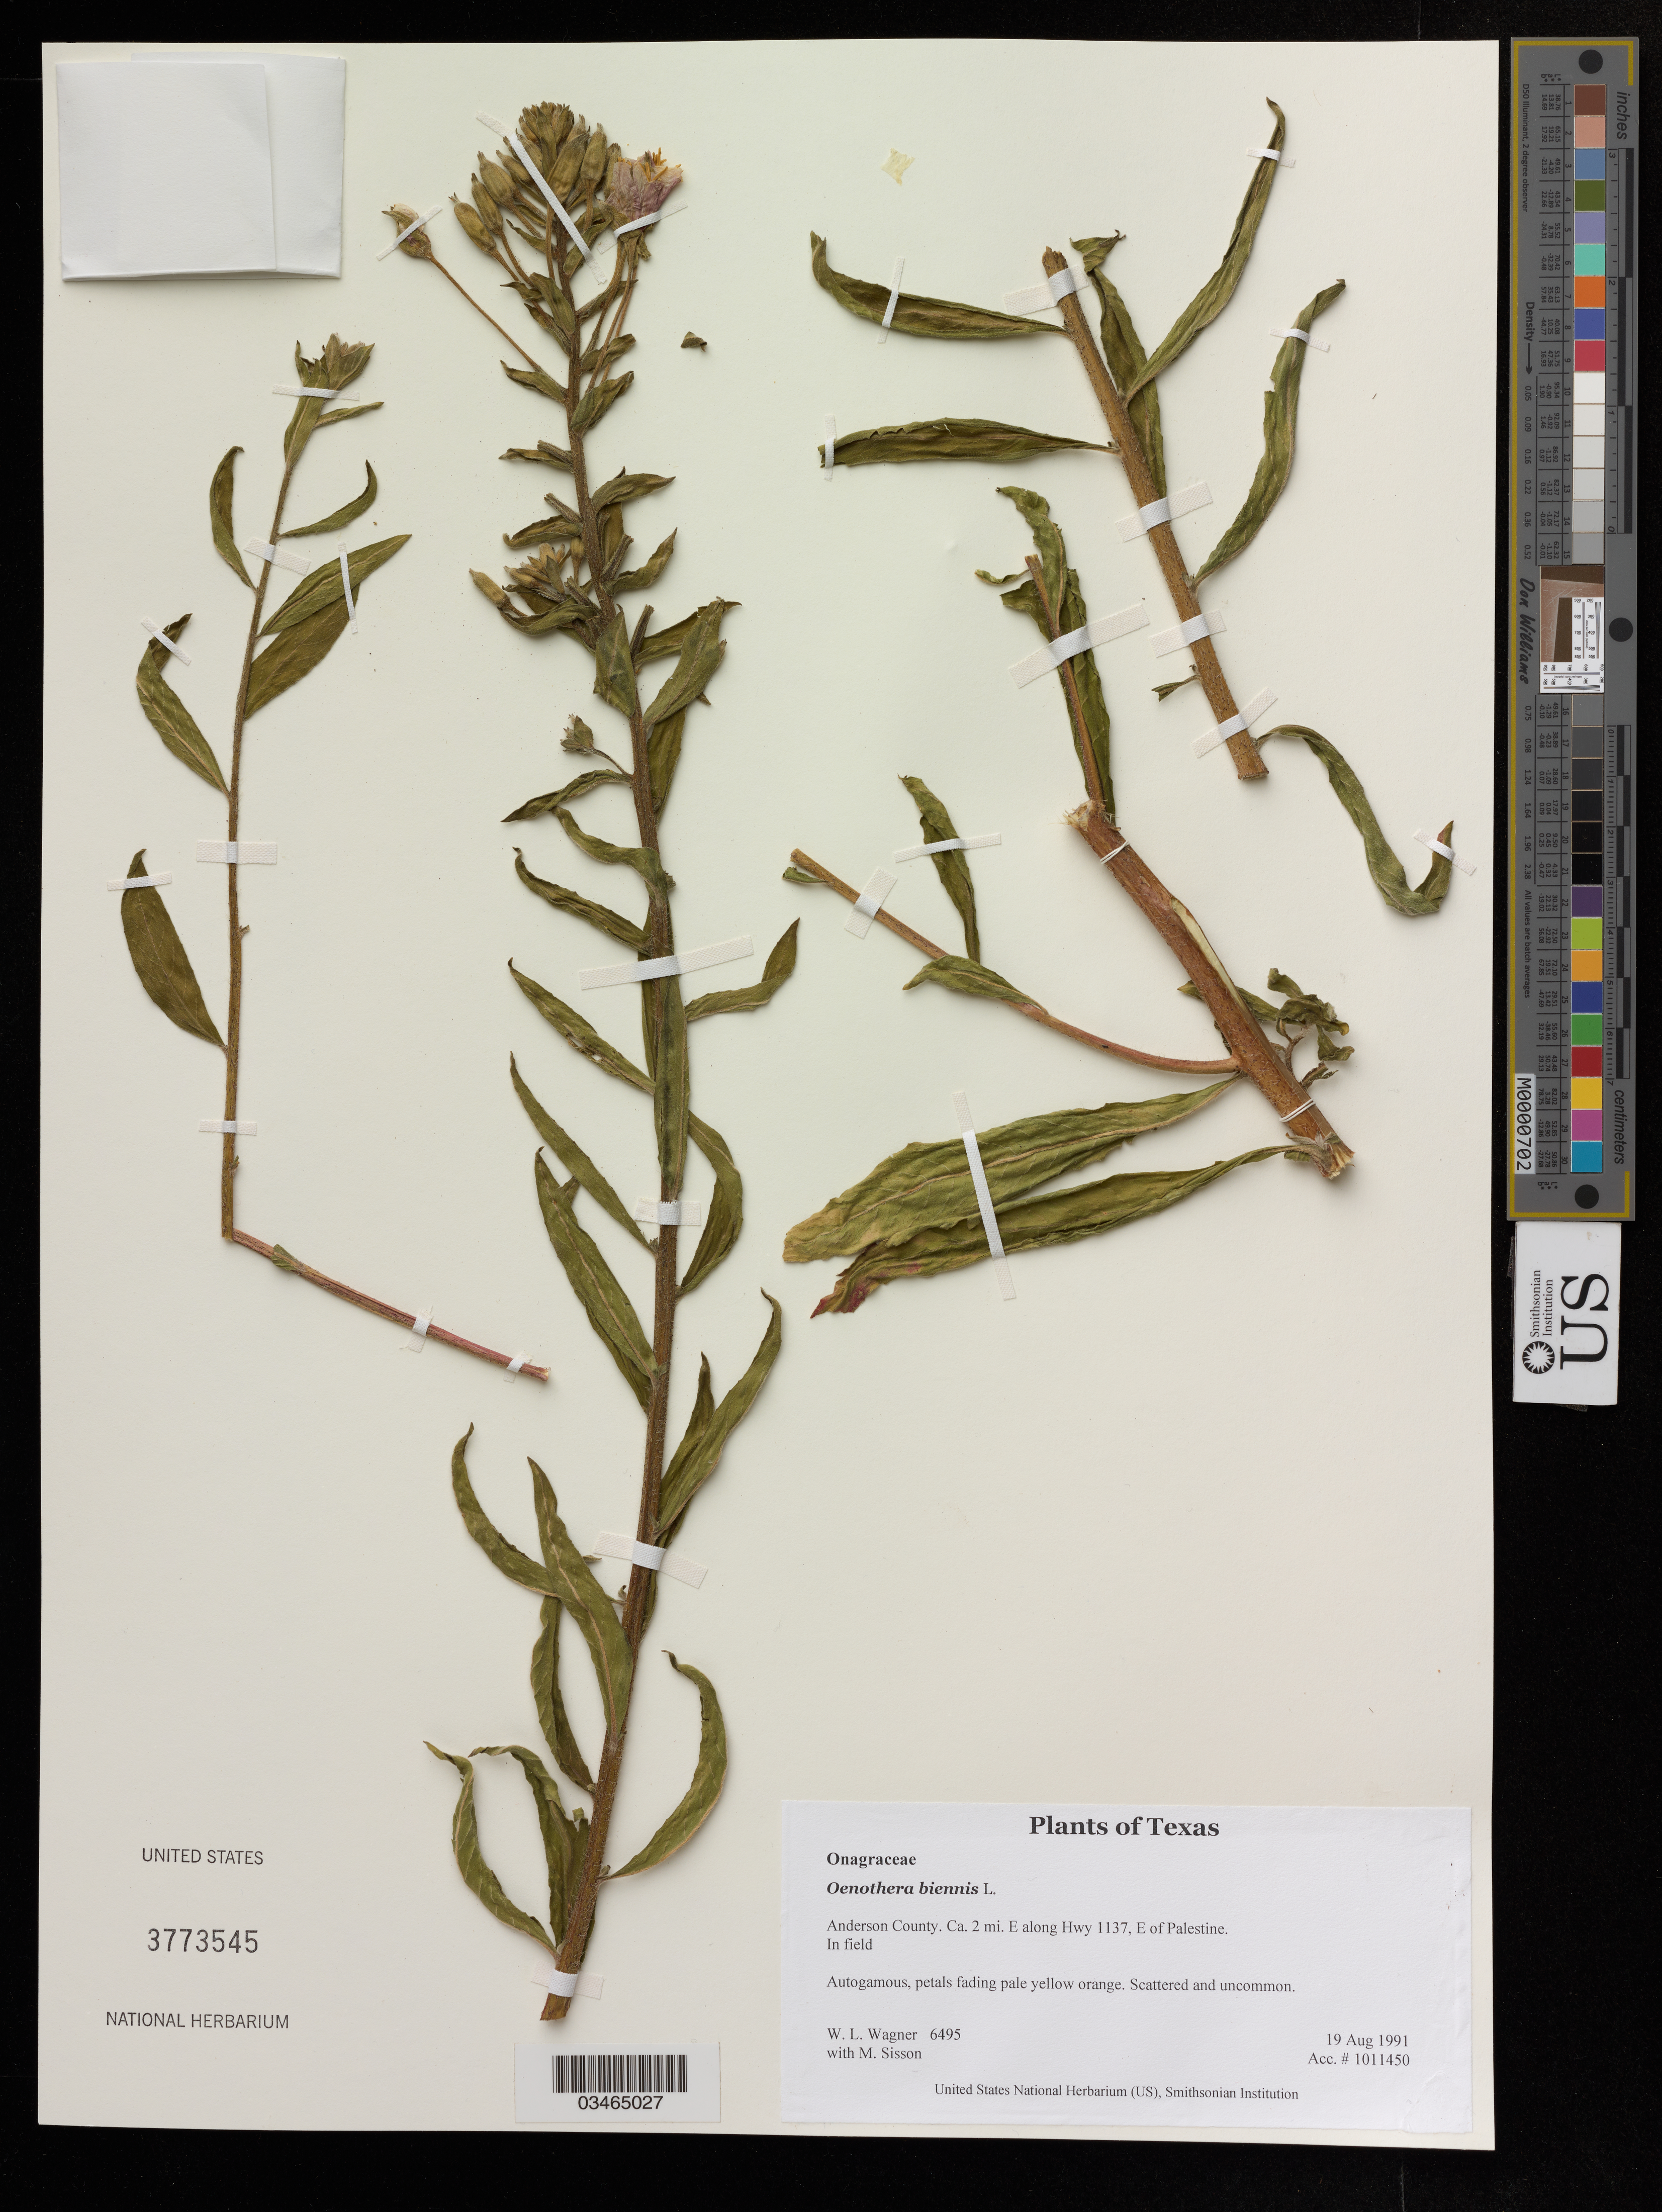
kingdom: Plantae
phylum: Tracheophyta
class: Magnoliopsida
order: Myrtales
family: Onagraceae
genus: Oenothera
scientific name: Oenothera biennis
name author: L.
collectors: W. L. Wagner & M. Sisson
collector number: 6495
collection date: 1991-08-19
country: United States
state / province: Texas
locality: Anderson County. Ca 2 mi. E along Hwy 1137, E of Palestine.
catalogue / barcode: US 3773545